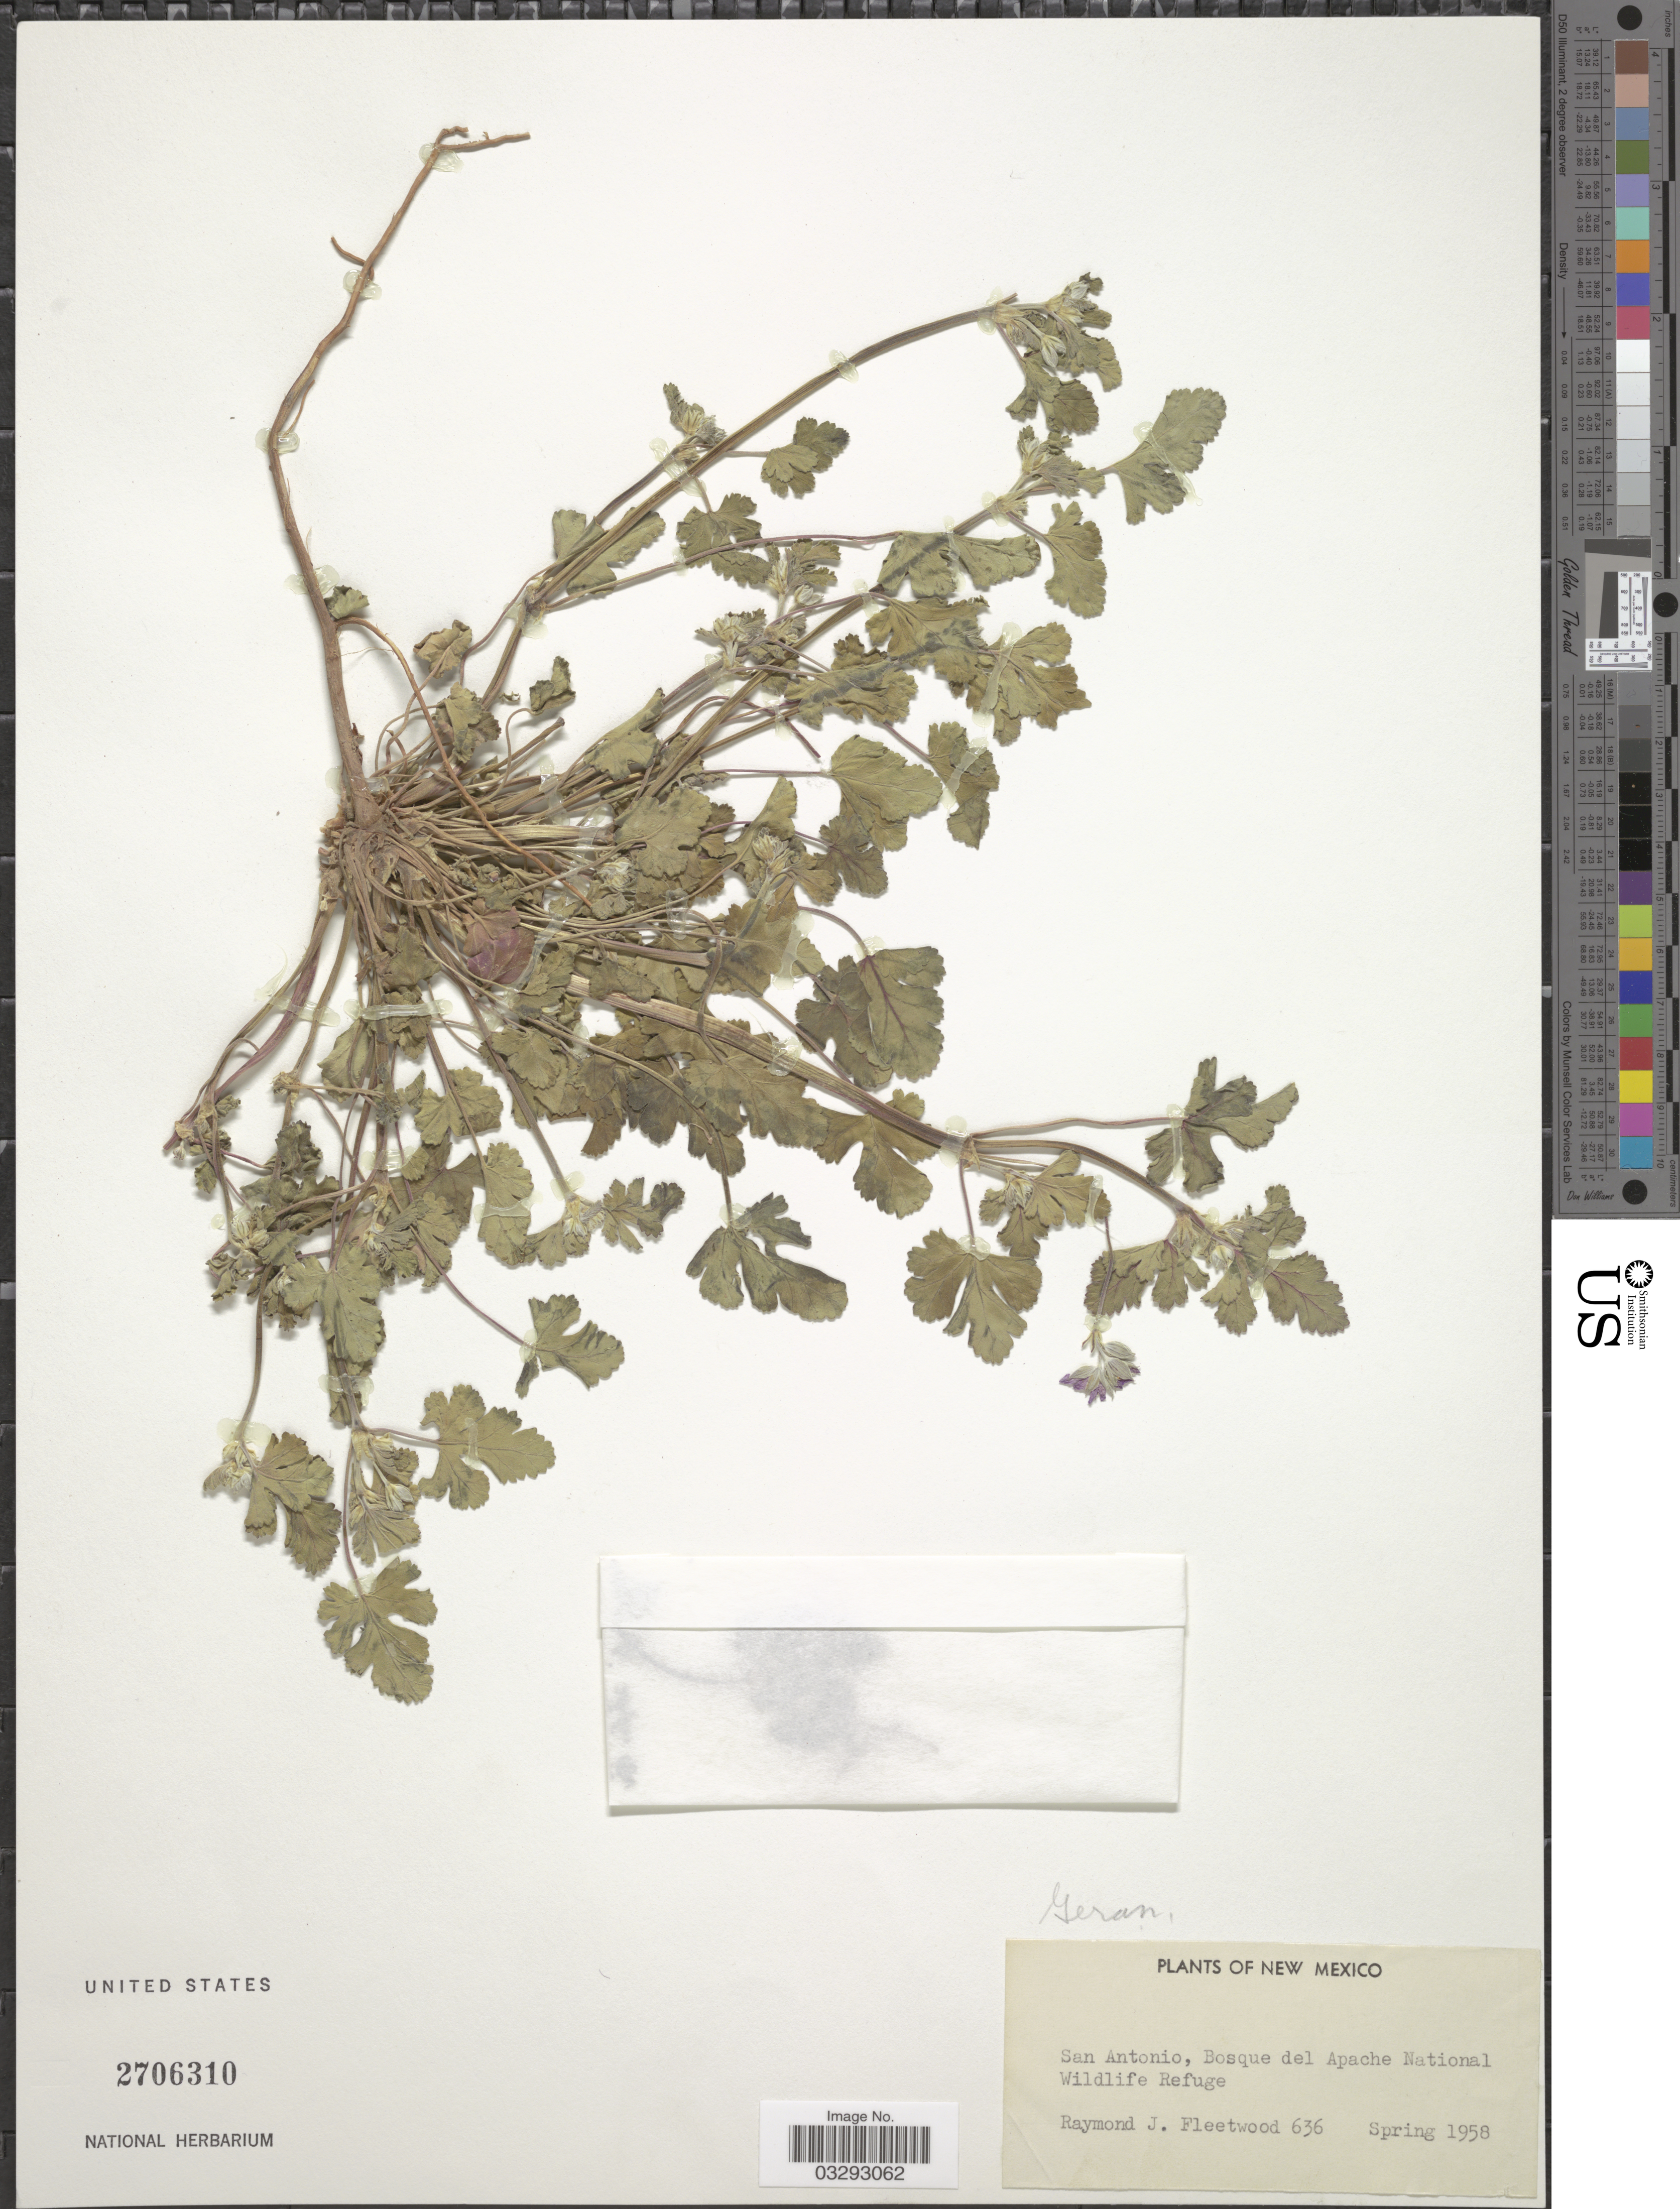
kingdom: Plantae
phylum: Tracheophyta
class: Magnoliopsida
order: Geraniales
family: Geraniaceae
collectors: R. J. Fleetwood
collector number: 636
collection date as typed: Spring 1958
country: United States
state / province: New Mexico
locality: San Antonio, Bosque del Apache National Wildlife Refuge.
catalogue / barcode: US 2706310